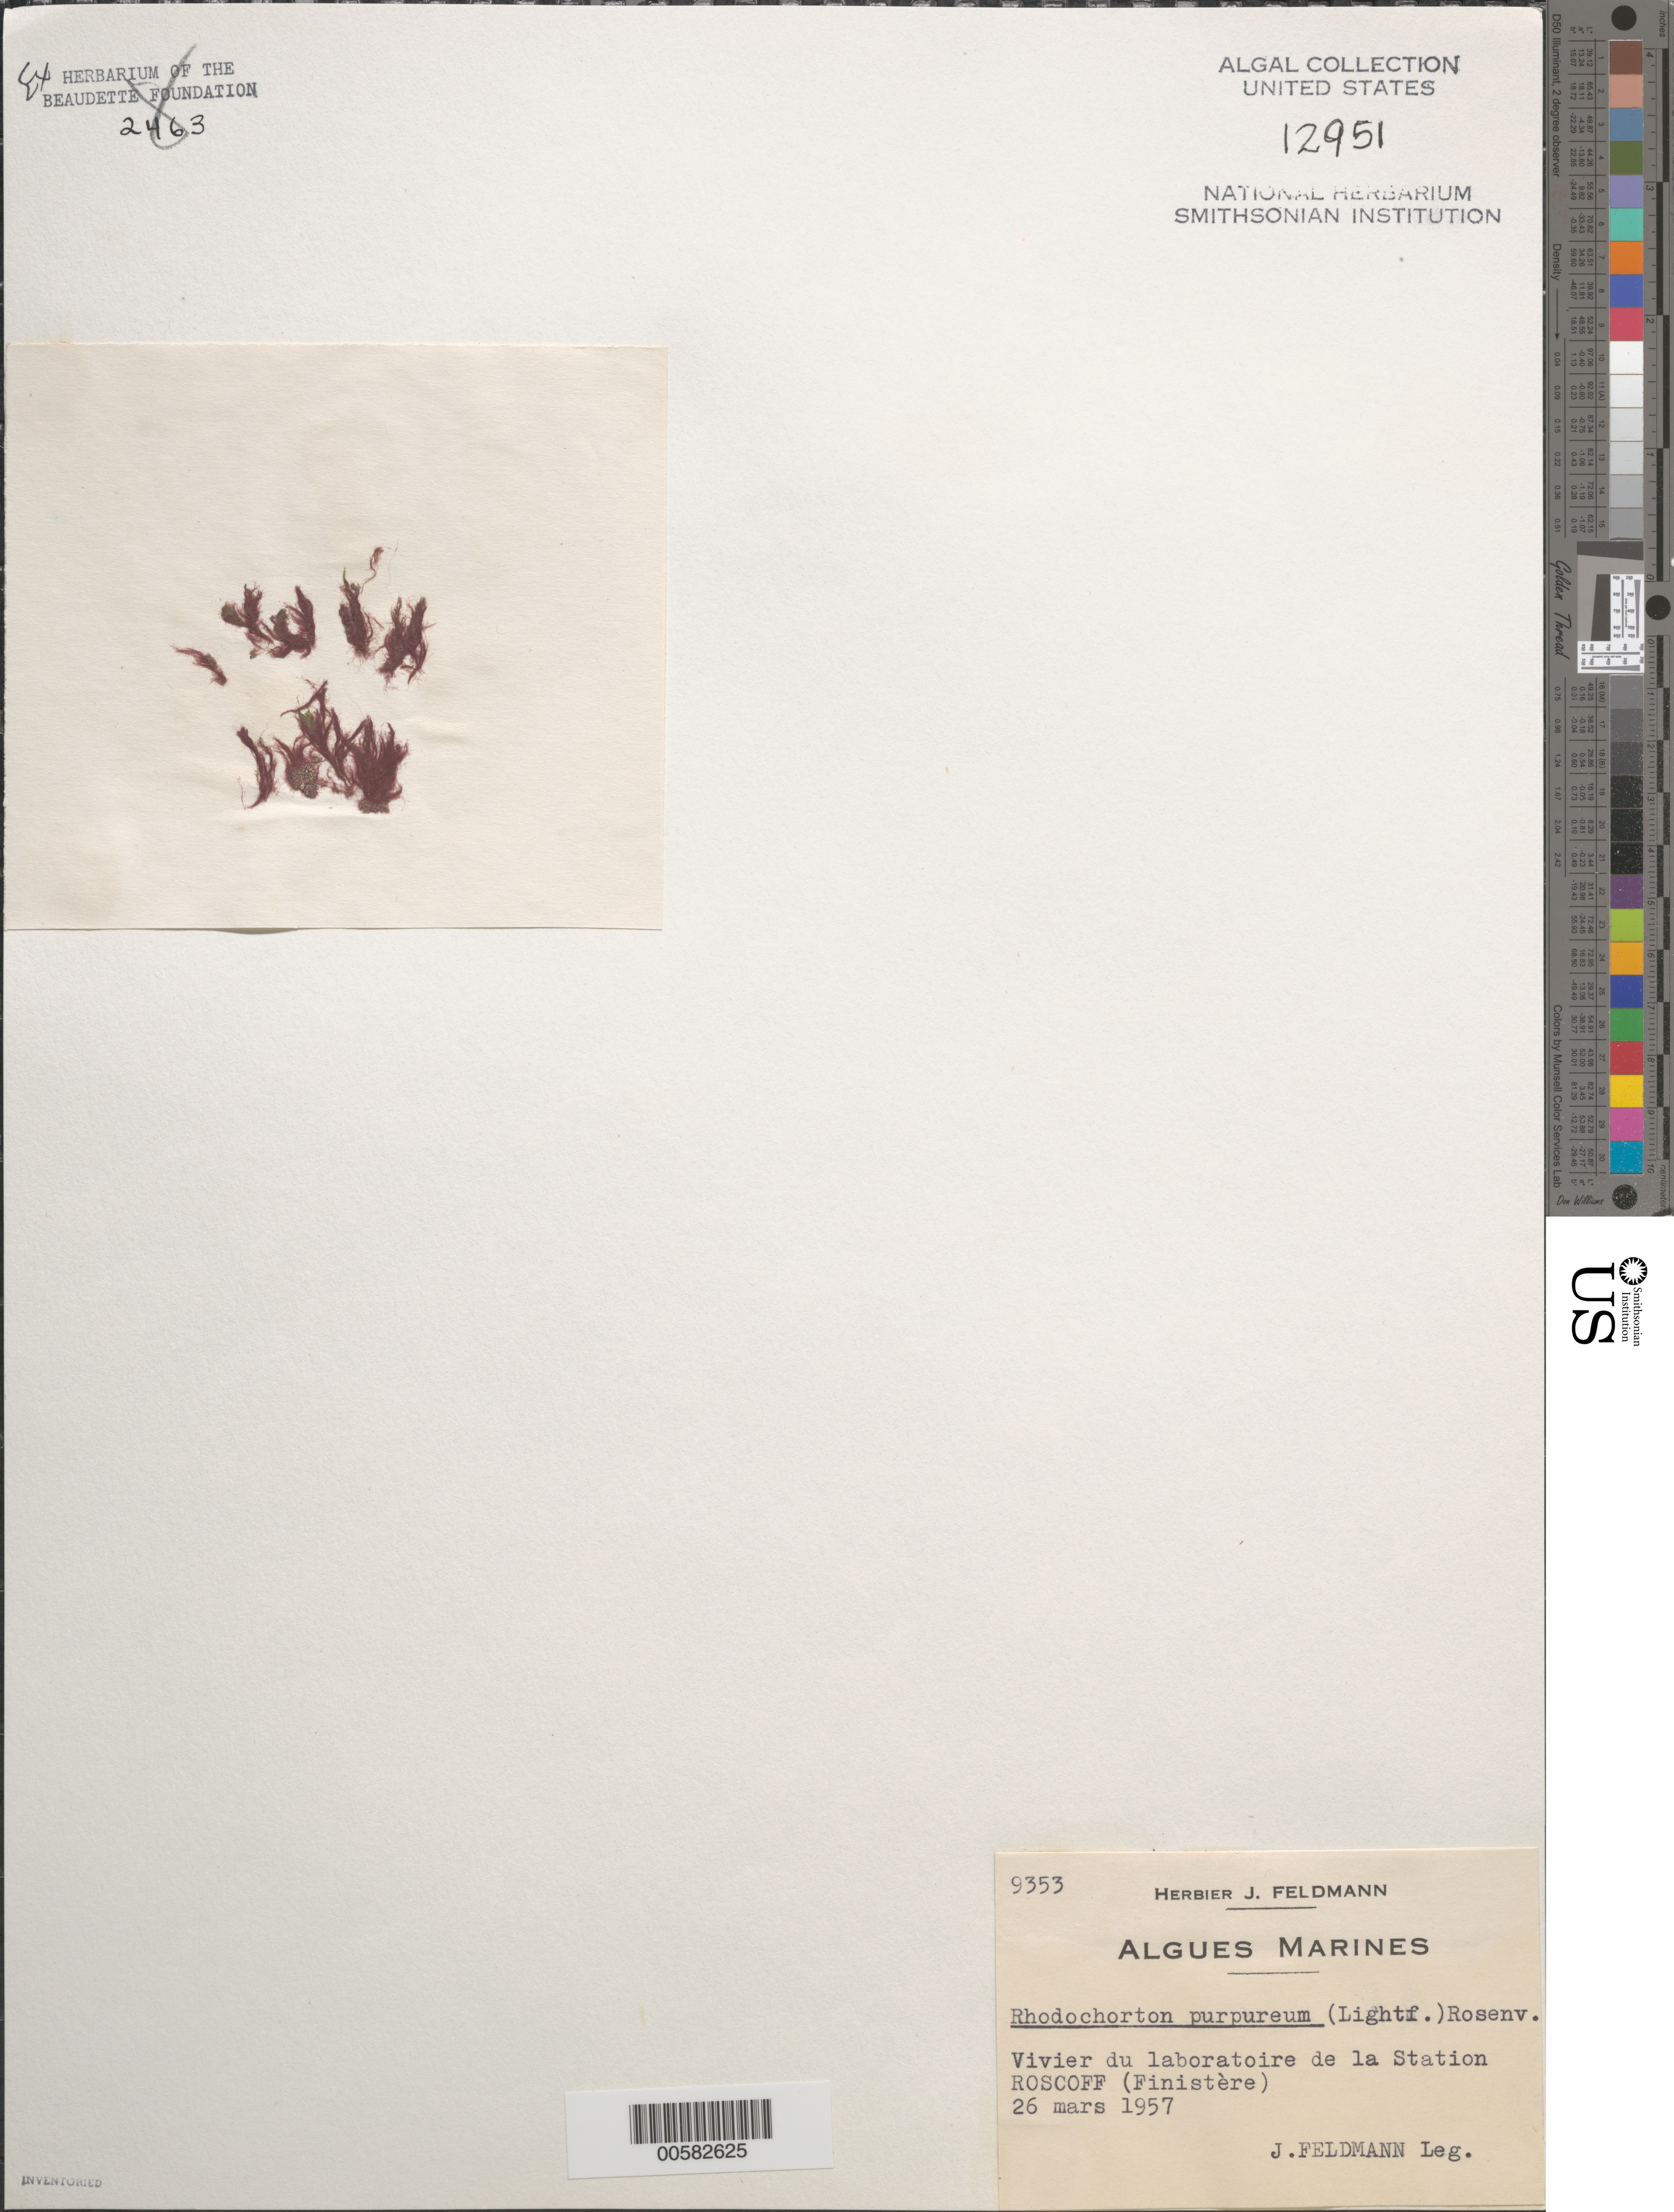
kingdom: Plantae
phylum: Rhodophyta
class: Florideophyceae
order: Acrochaetiales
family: Rhodochortonaceae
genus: Rhodochorton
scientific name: Rhodochorton purpureum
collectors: J. Feldmann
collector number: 9353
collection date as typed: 26 Mar 1957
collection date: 1957-03-26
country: France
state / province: Bretagne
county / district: Finistère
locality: Roscoff, biological station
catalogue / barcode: US 12951